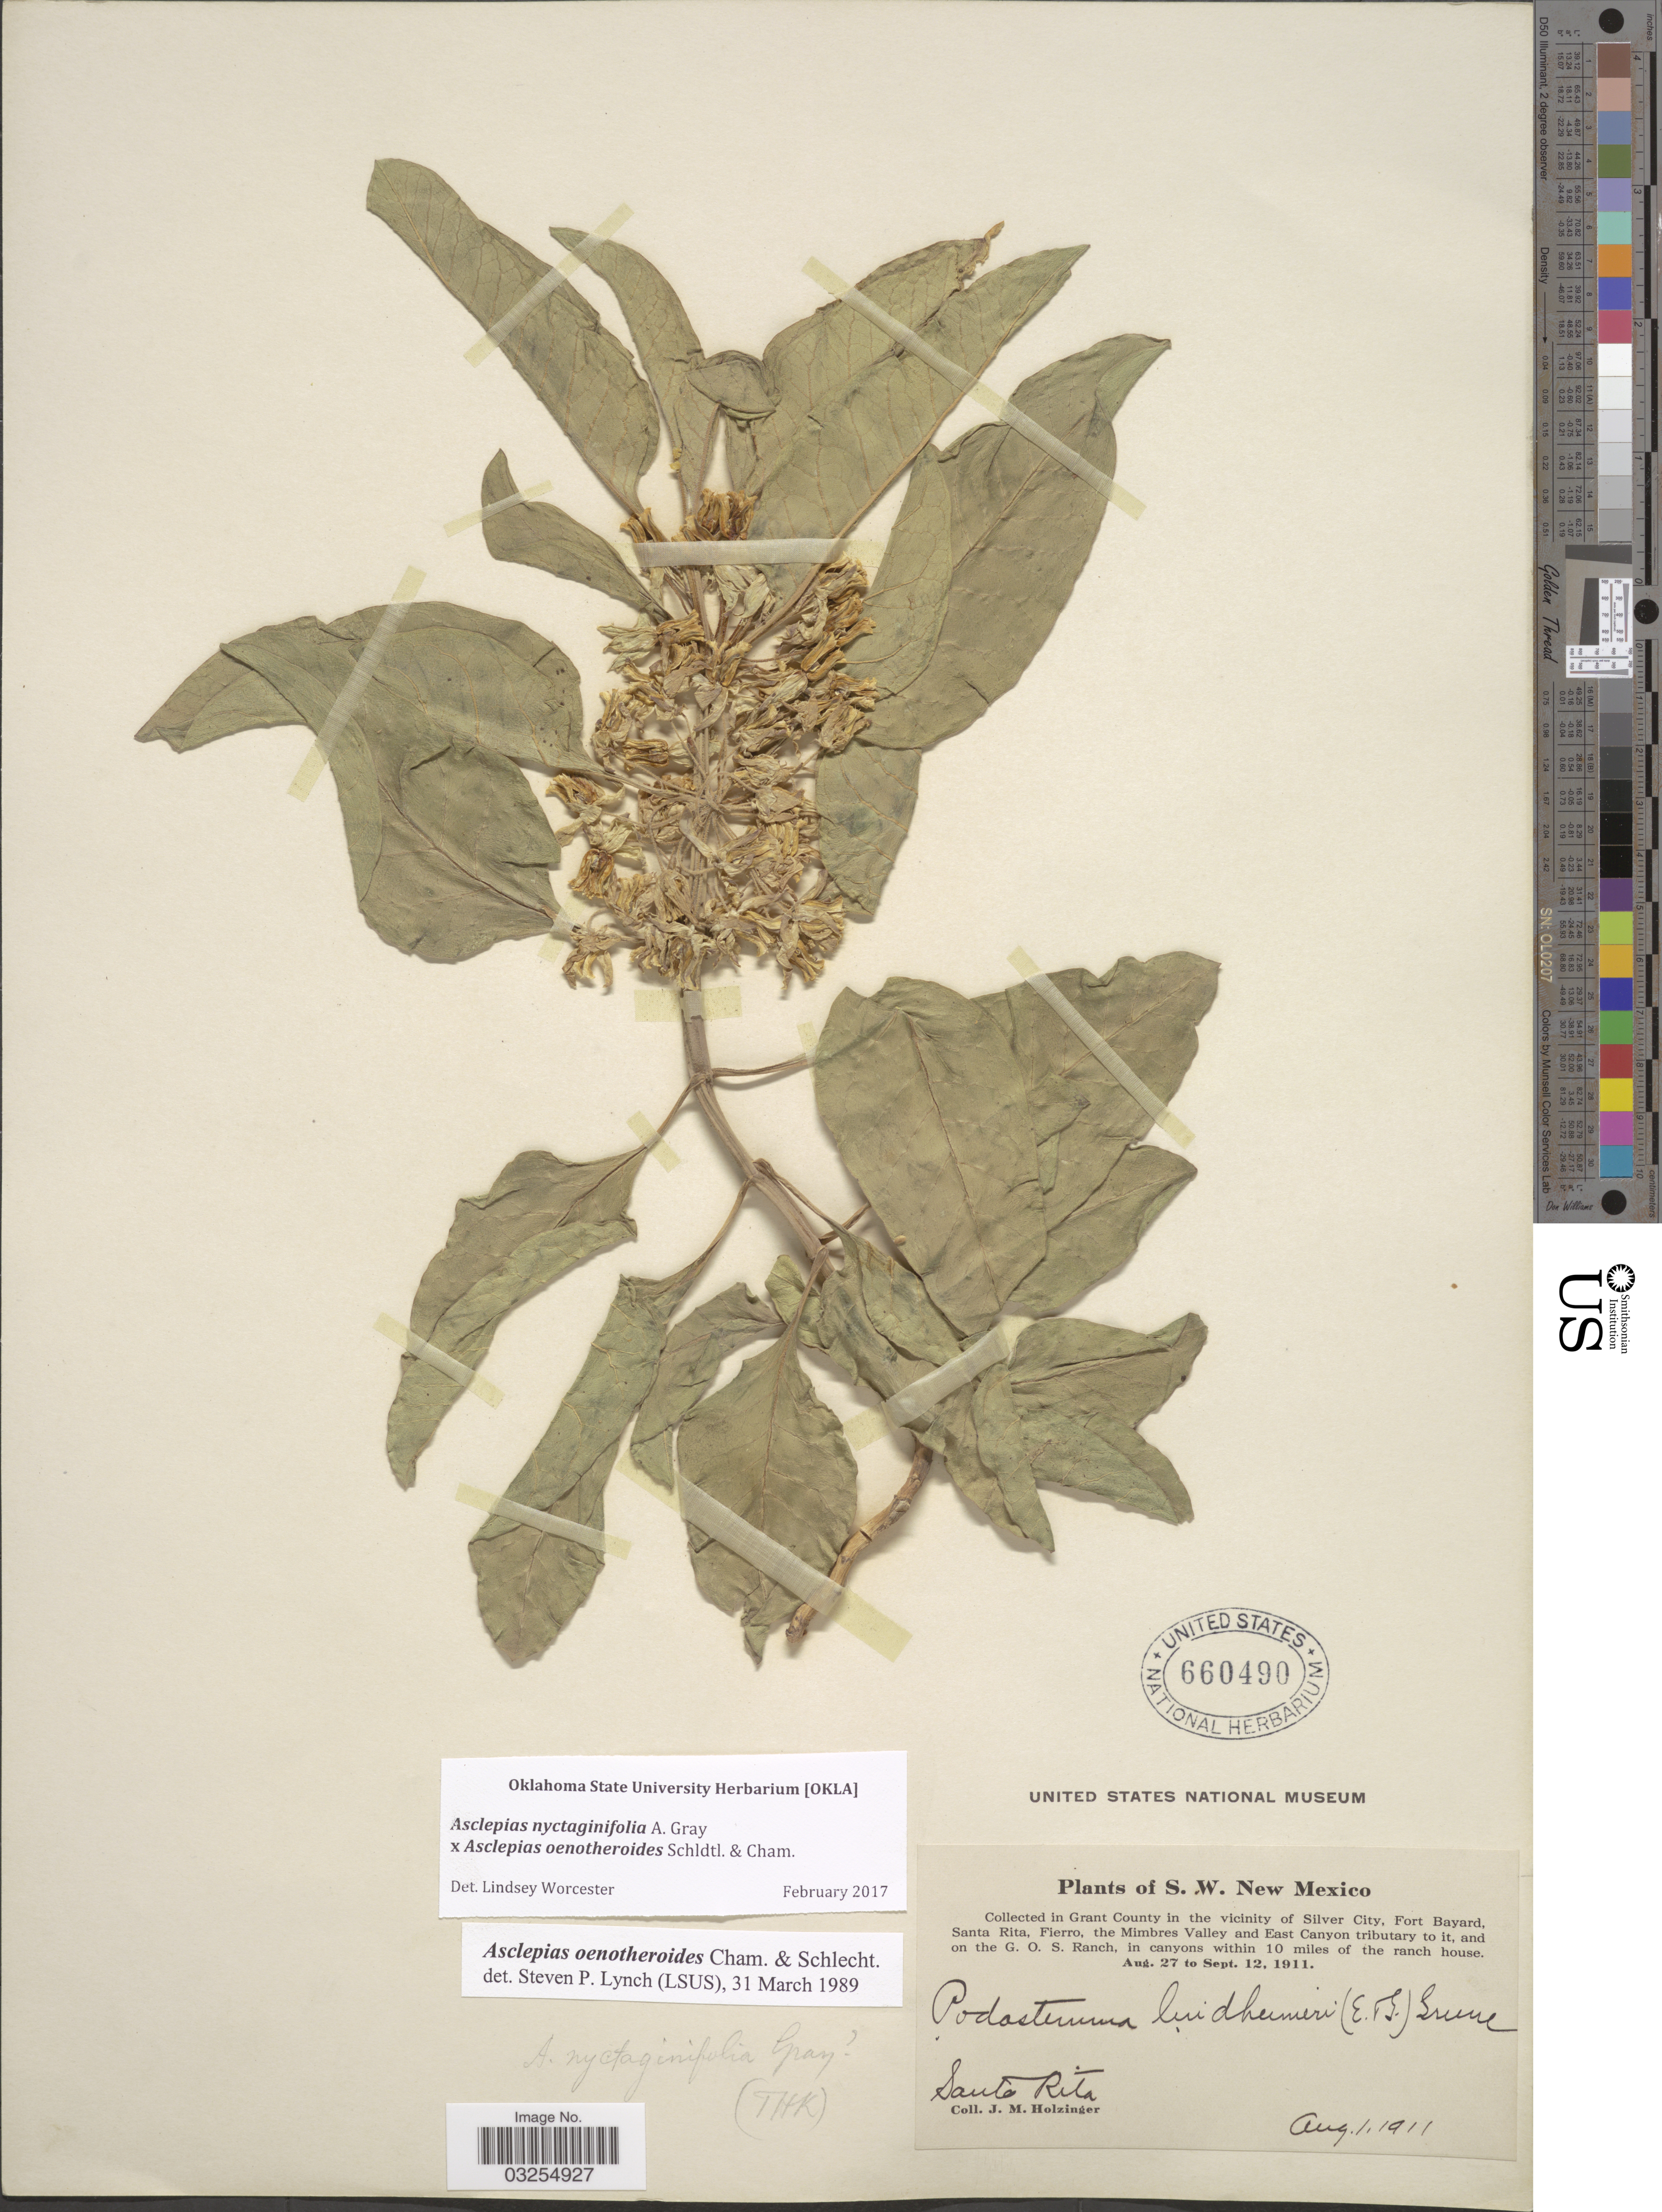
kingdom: Plantae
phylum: Tracheophyta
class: Magnoliopsida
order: Gentianales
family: Apocynaceae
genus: Asclepias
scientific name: Asclepias nyctaginifolia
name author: A. Gray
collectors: J. M. Holzinger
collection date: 1911-08-01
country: United States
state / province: New Mexico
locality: S.W. New Mexico. In Grant County in the vicinity of Silver City, Fort Bayard, Santa Rita, Fierro, the Mimbres Valley and East Canyon tributary to it, and on the G.O.S. Ranch, in canyons within 10 miles of the ranch house. Santa Rita.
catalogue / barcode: US 660490